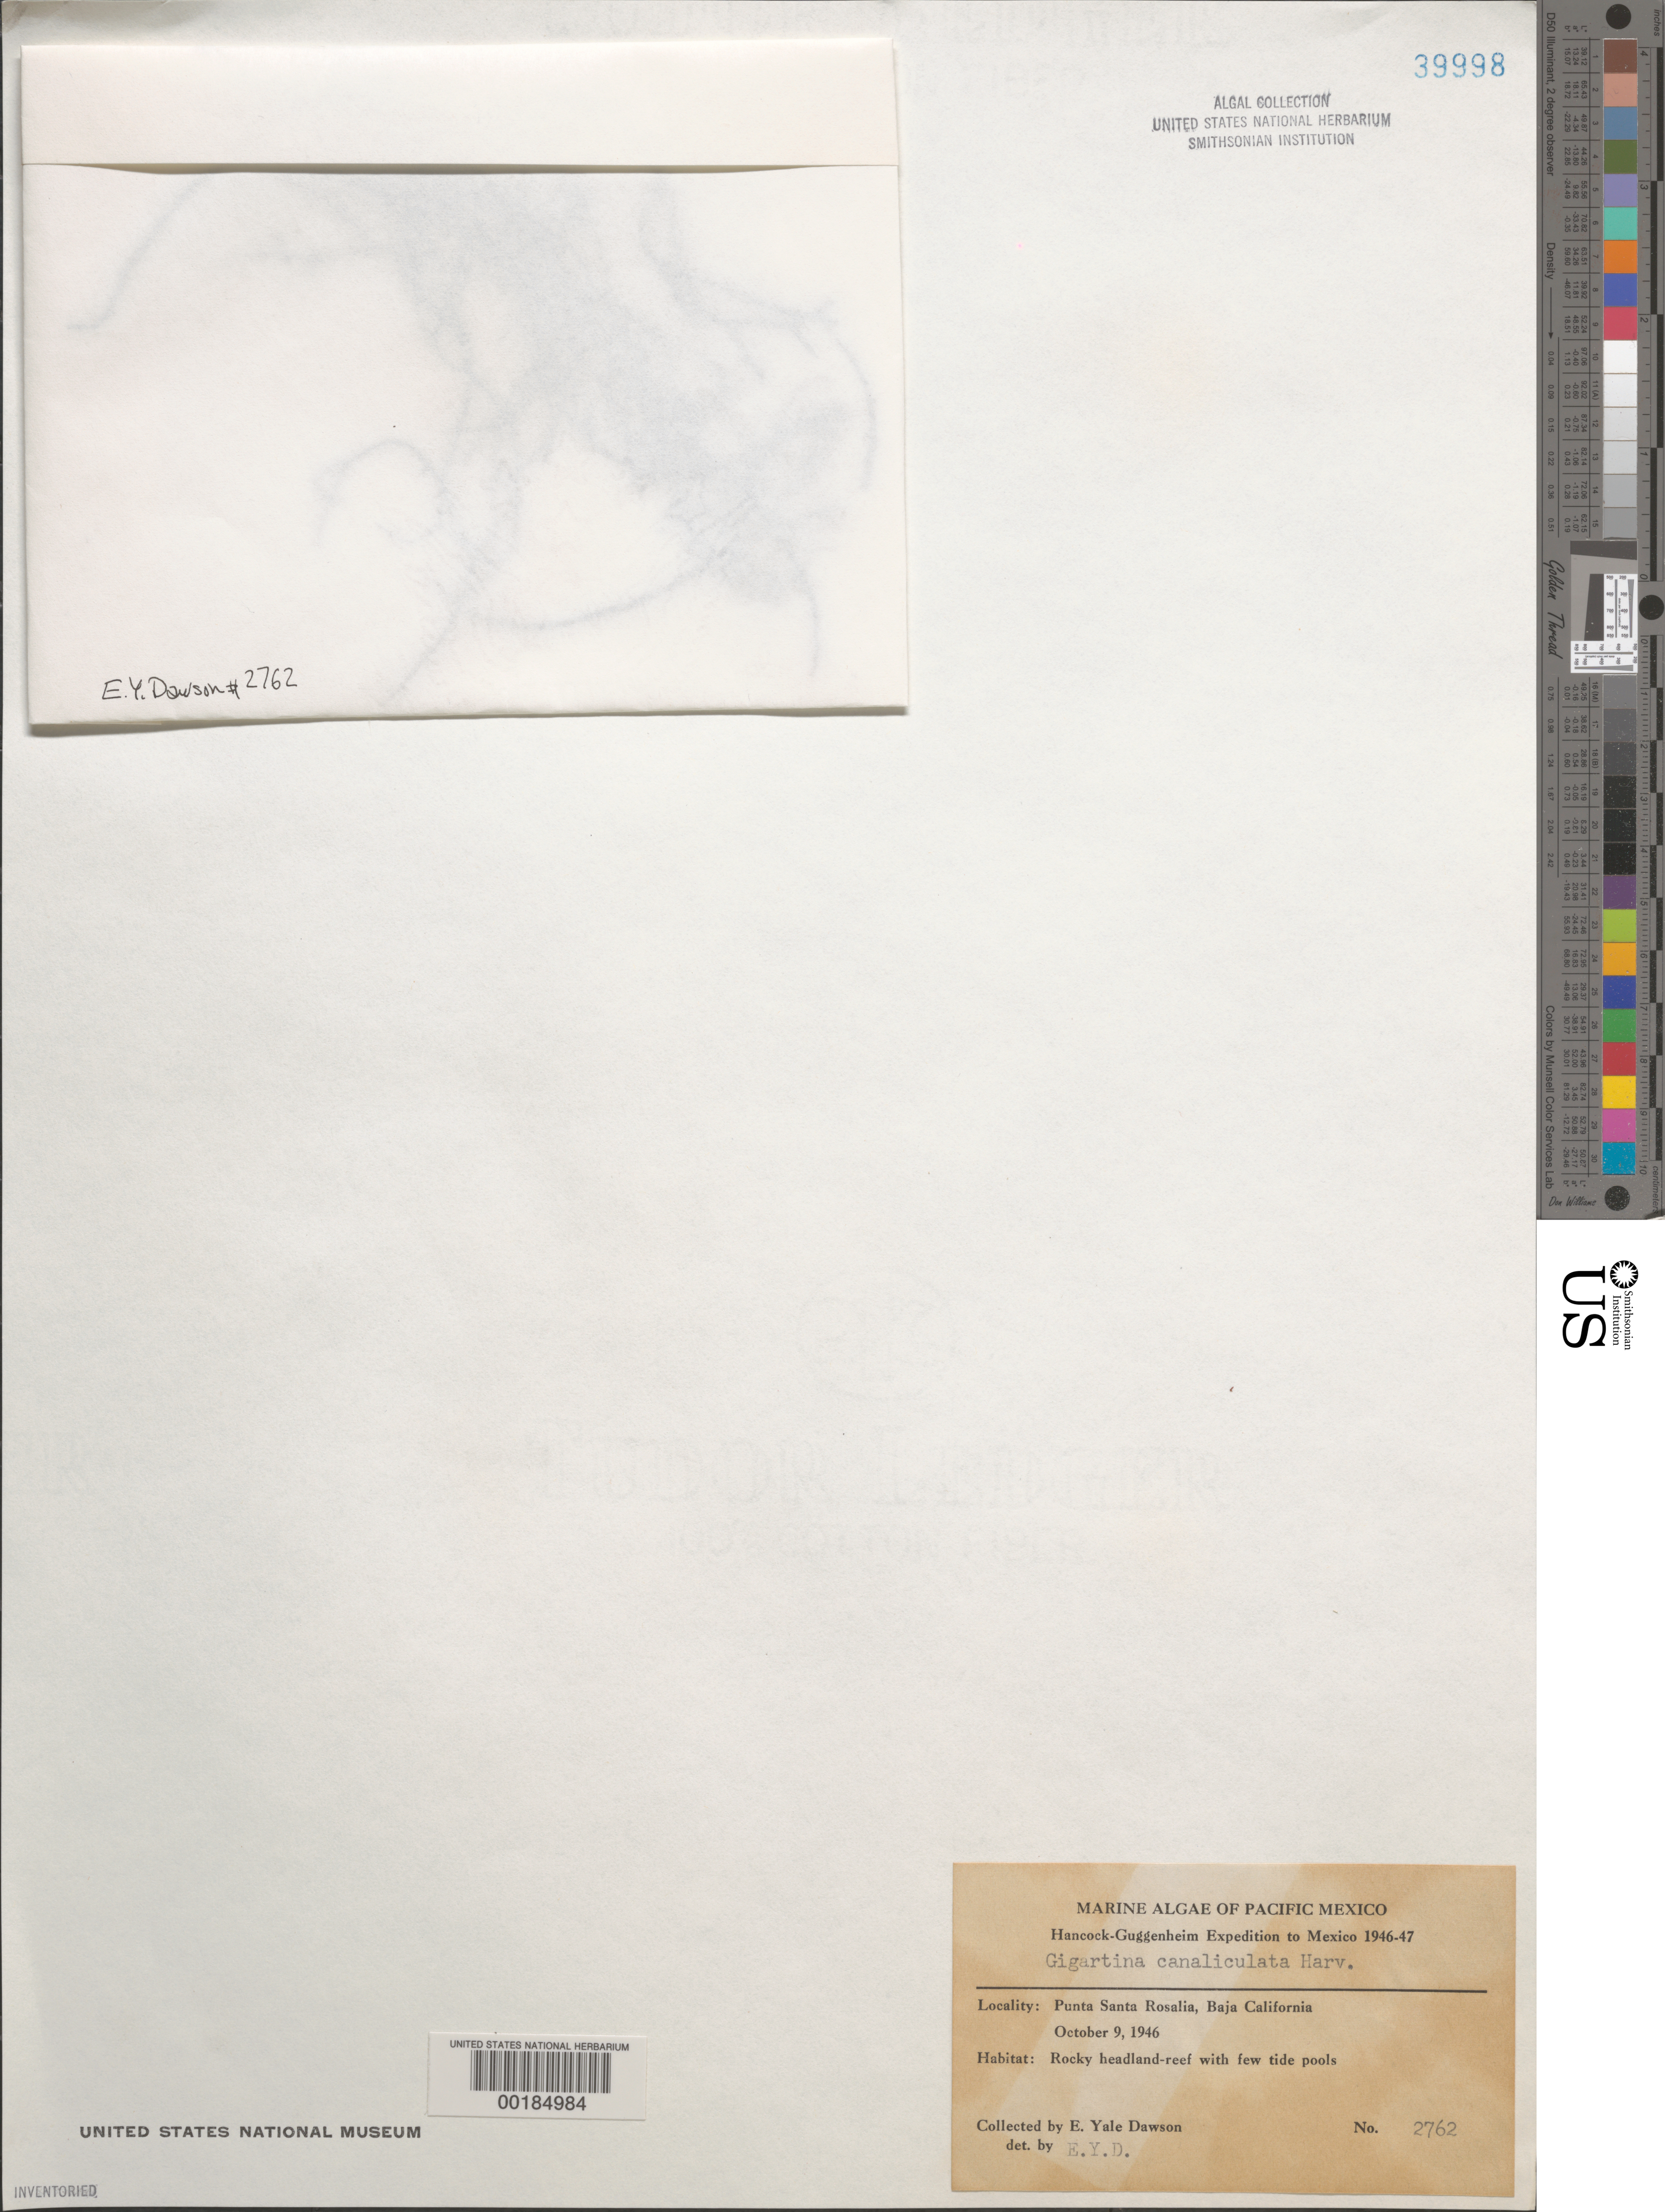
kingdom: Plantae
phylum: Rhodophyta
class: Florideophyceae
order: Gigartinales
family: Gigartinaceae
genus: Chondracanthus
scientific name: Chondracanthus canaliculatus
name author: (Harv.) Guiry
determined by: Algae name updating Project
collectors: E. Y. Dawson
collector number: EYD 2762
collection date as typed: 09 Oct 1946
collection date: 1946-10-09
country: Mexico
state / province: Baja California Sur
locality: Punta Santa Rosalia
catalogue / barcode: US 39998